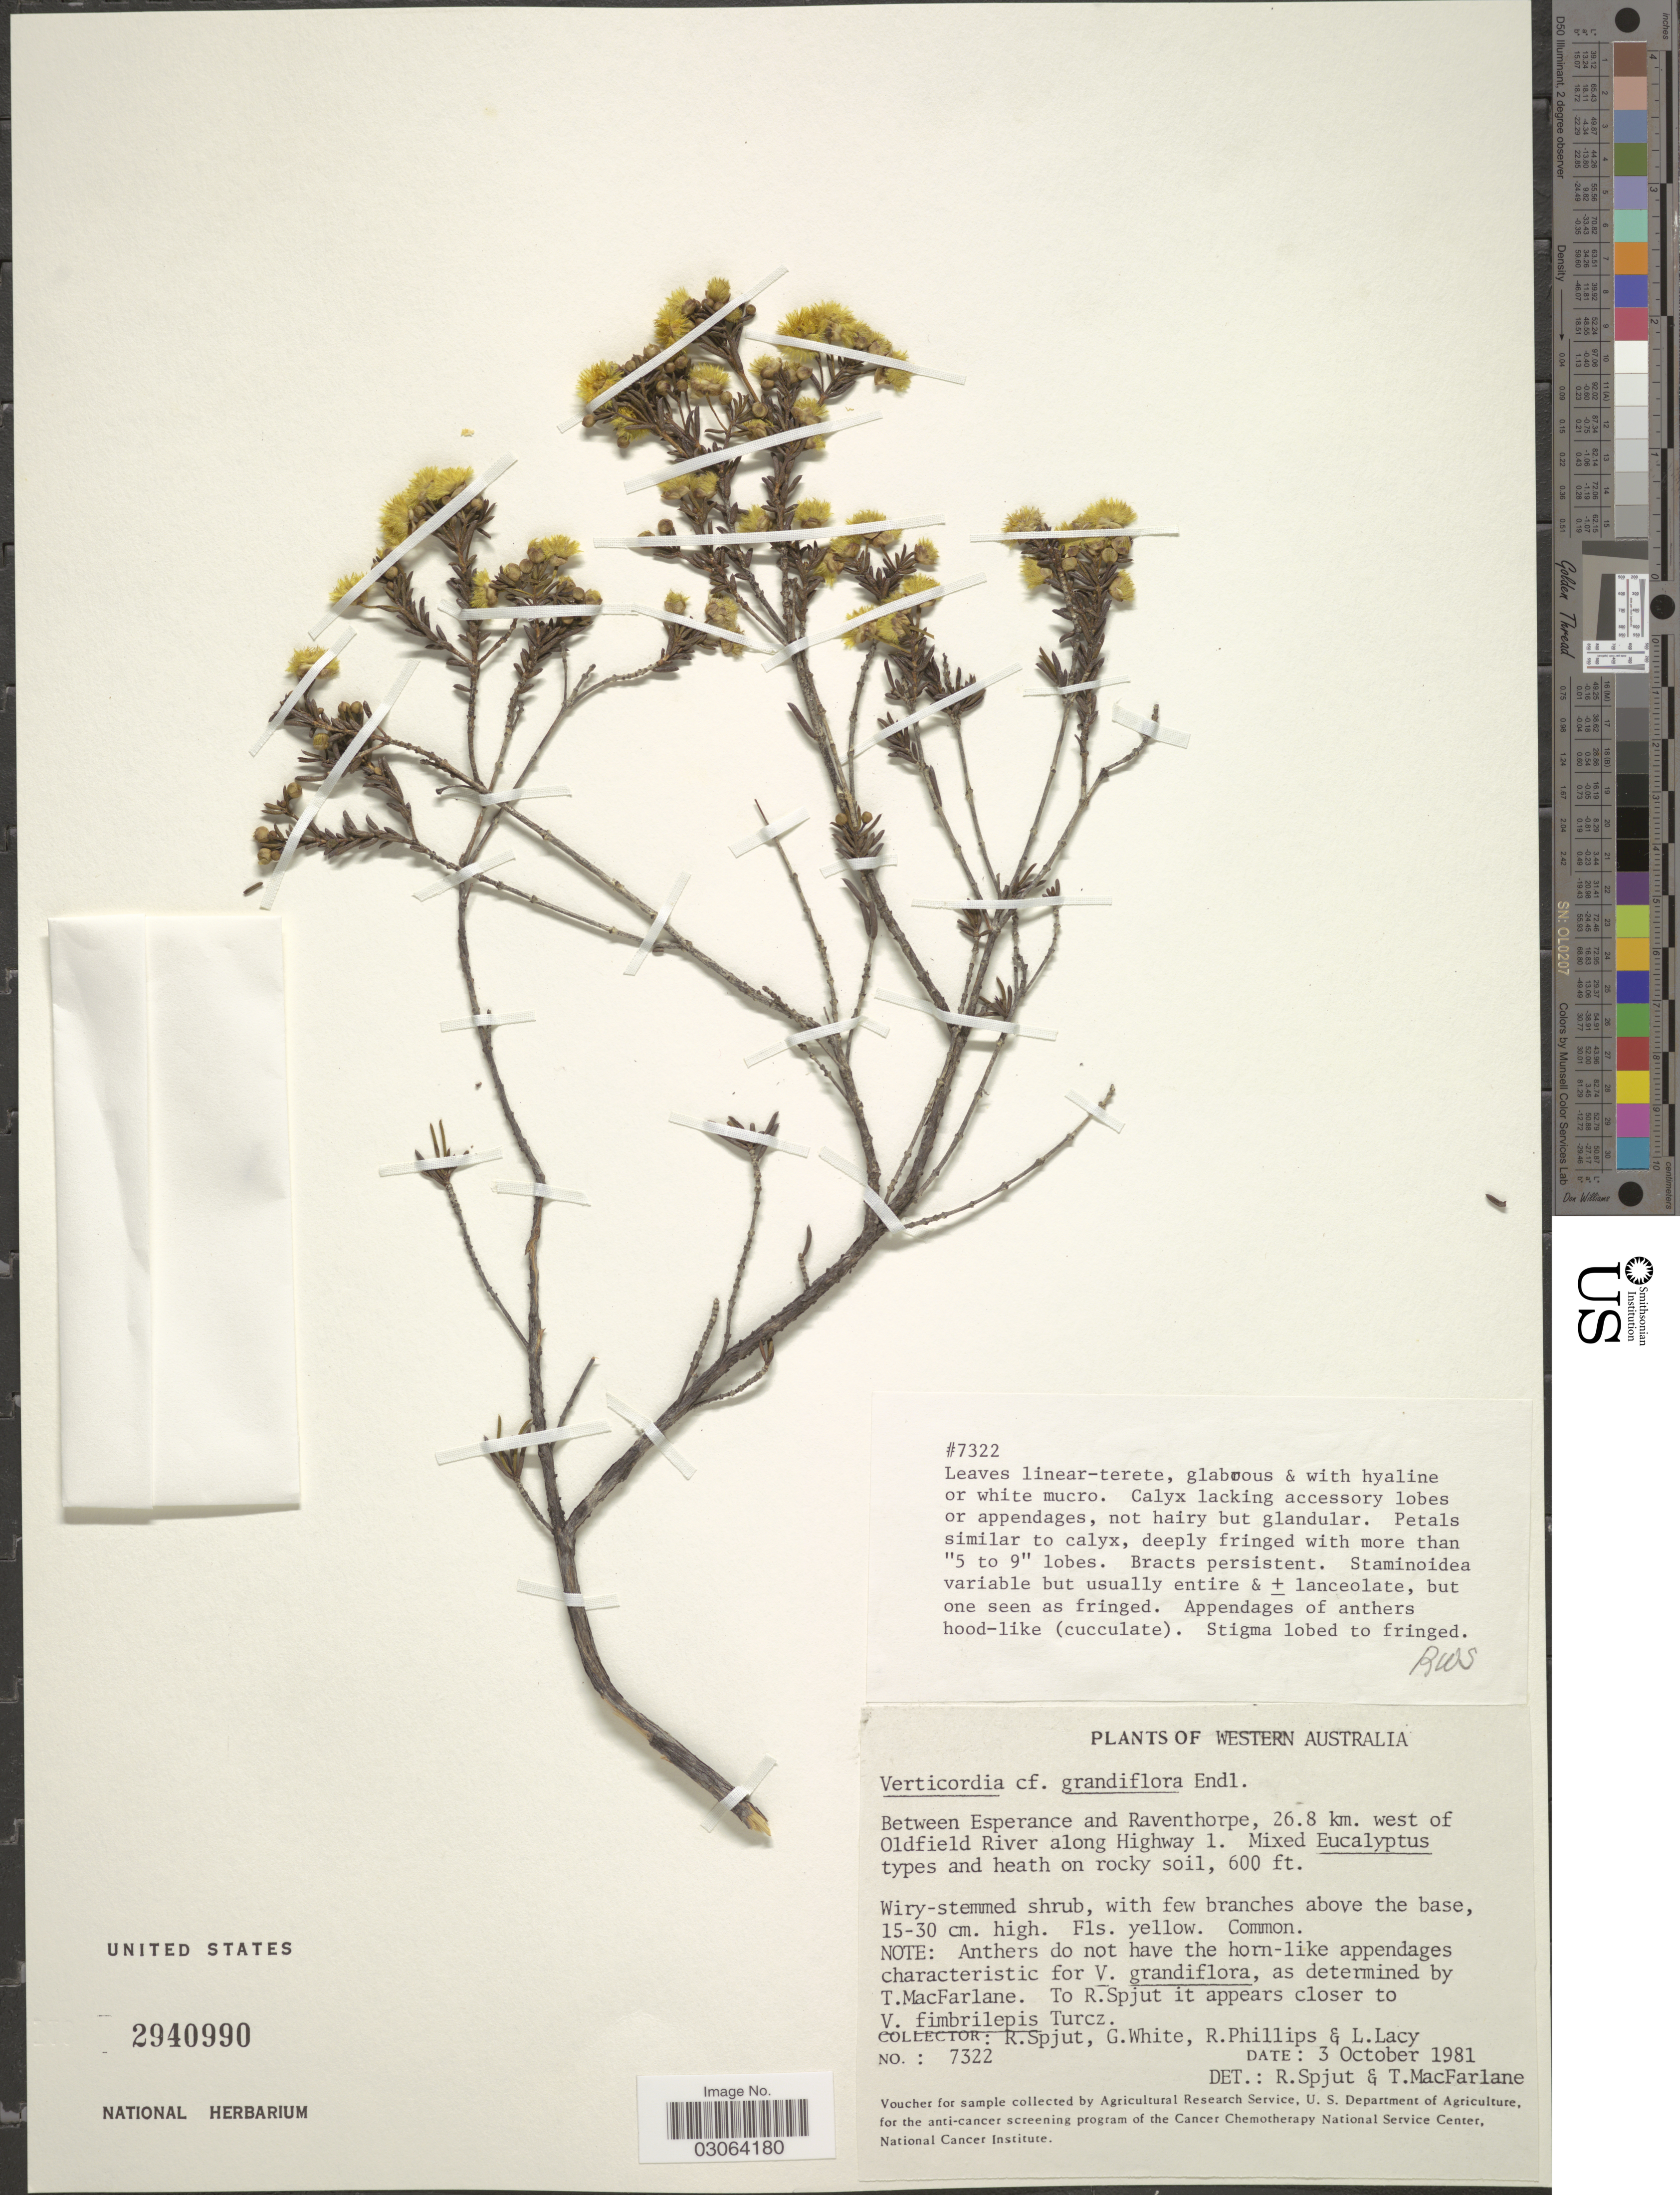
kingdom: Plantae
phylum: Tracheophyta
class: Magnoliopsida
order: Myrtales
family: Myrtaceae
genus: Verticordia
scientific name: Verticordia grandiflora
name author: Endl.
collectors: R. Spjut, G. White, R. Phillips & L. Lacy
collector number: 7322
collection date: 1981-10-03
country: Australia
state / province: Western Australia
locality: Between Esperance and Raventhorpe, 26.8 km. west of Oldfield River along Highway 1.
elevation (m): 183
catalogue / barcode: US 2940990